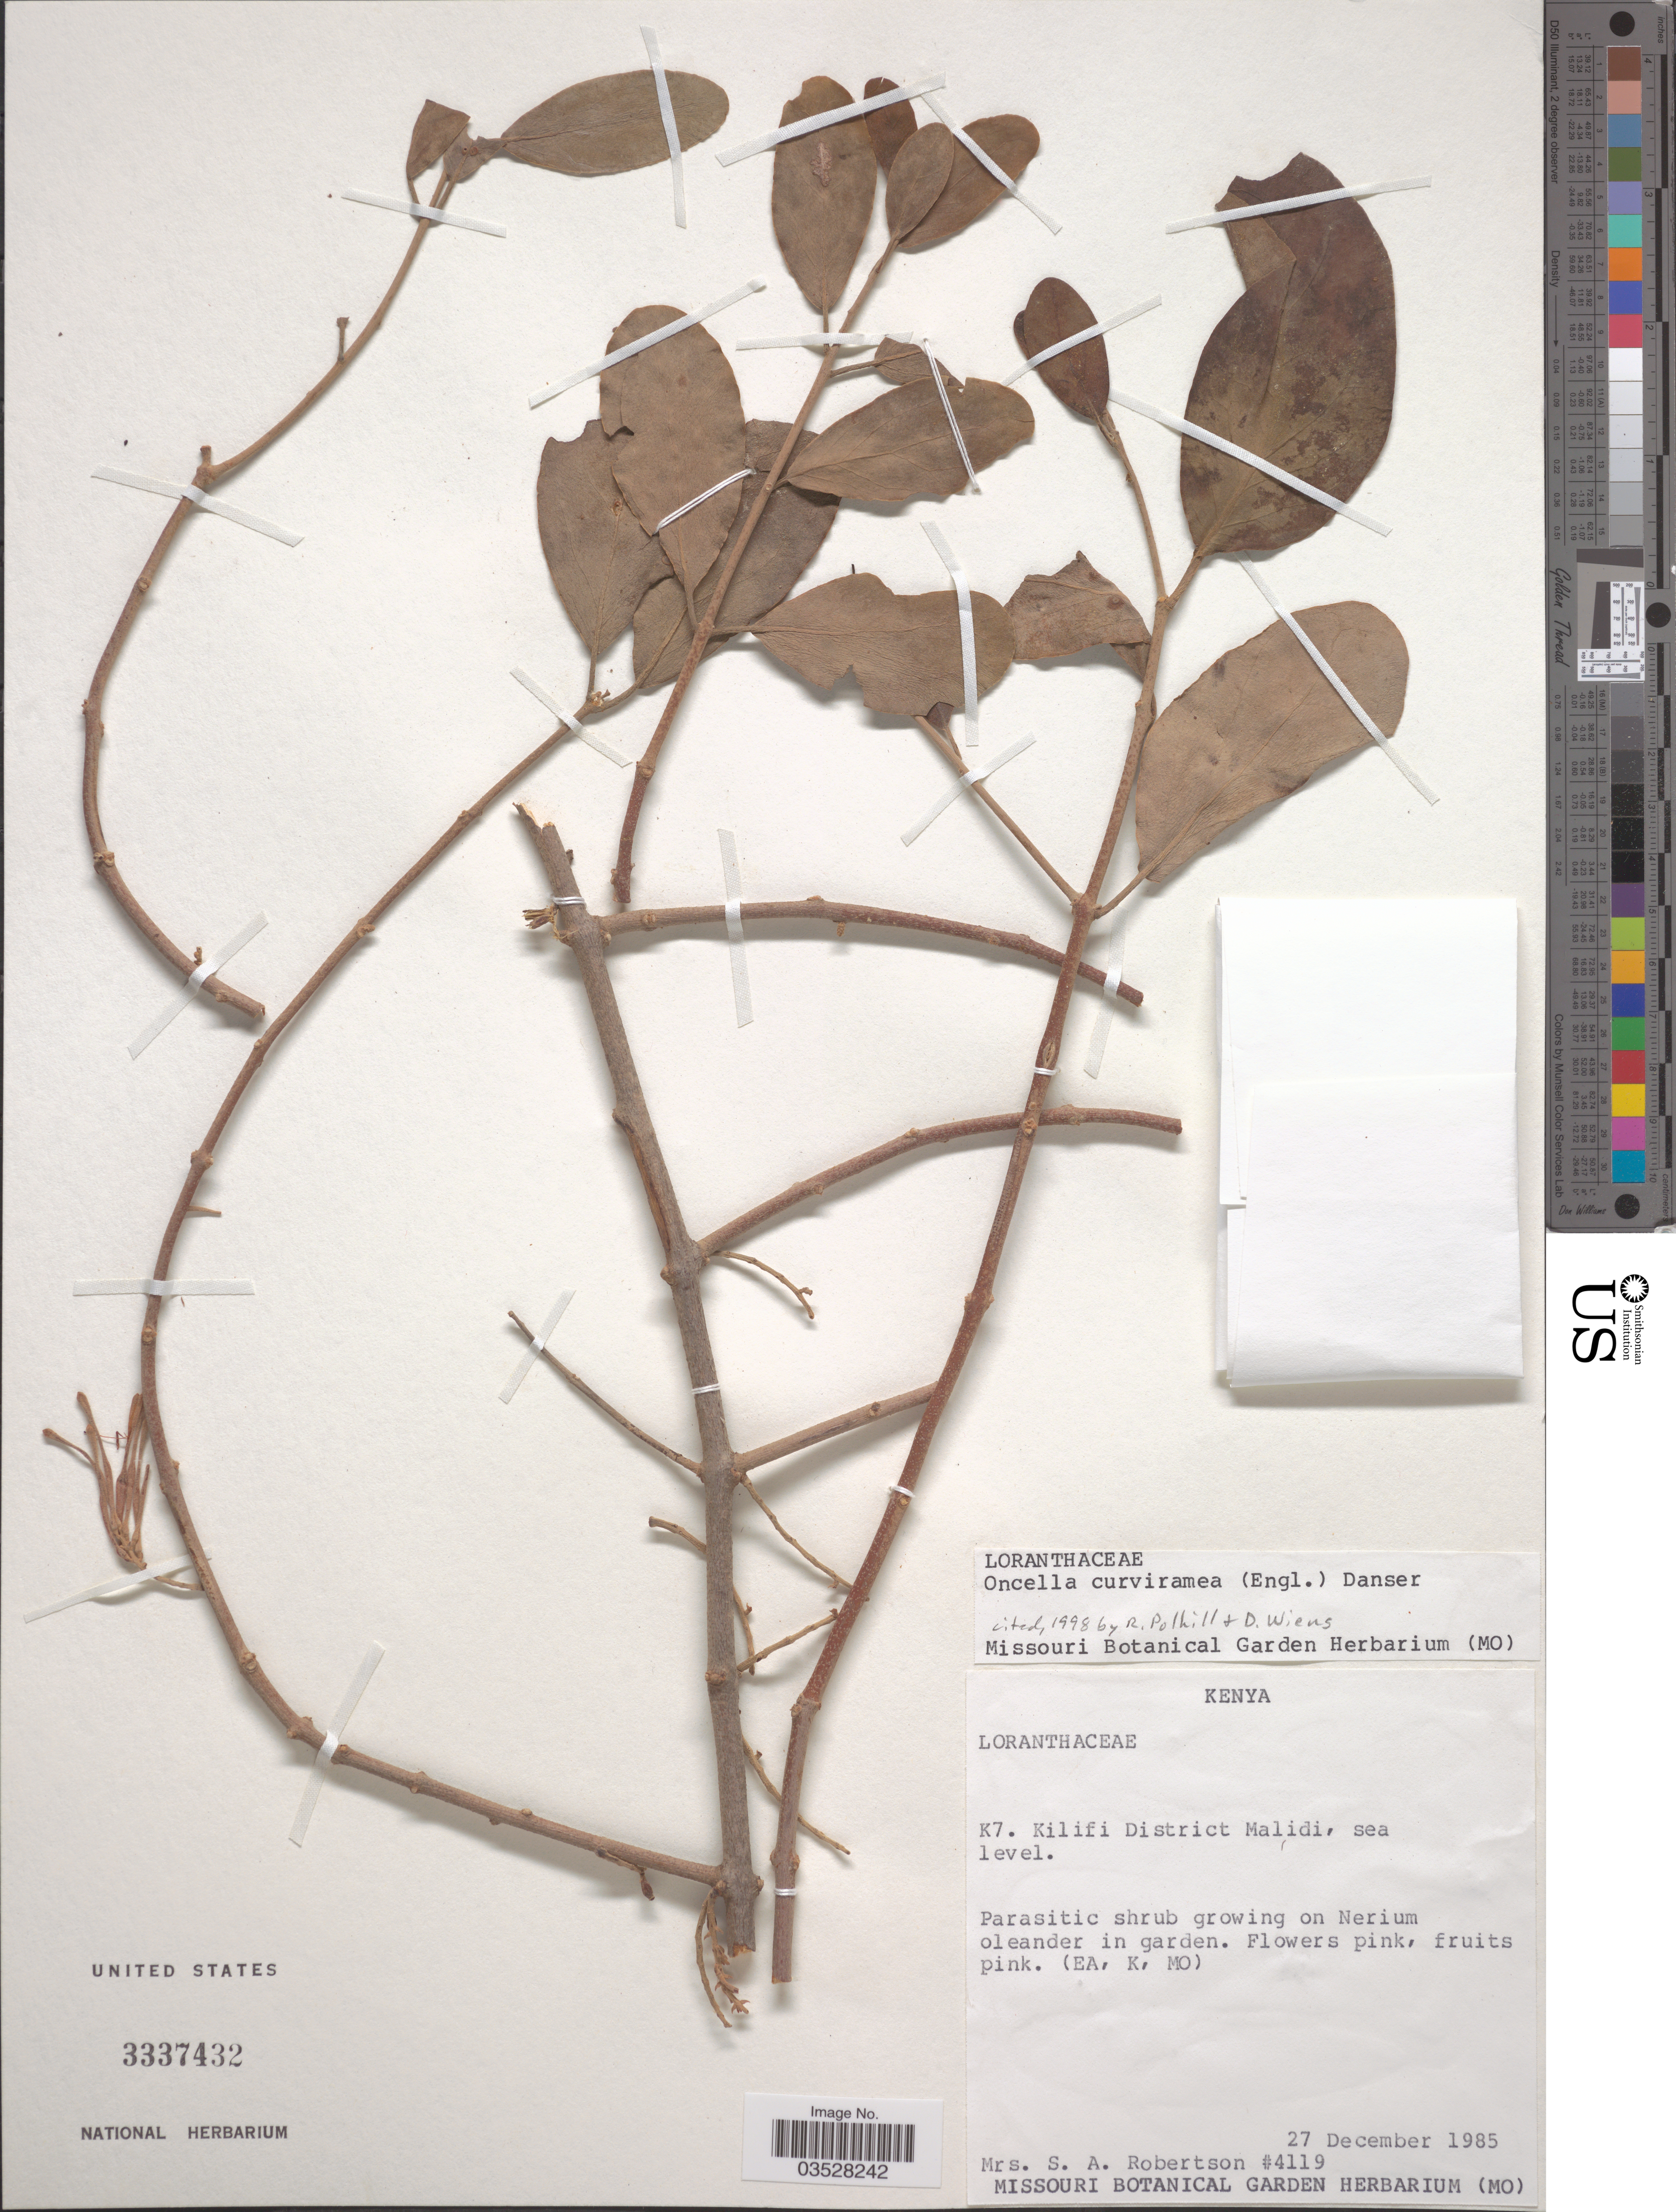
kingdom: Plantae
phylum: Tracheophyta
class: Magnoliopsida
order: Santalales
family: Loranthaceae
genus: Oncella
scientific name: Oncella curviramea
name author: (Engl.) Danser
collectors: S. Robertson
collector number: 4119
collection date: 1985-12-27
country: Kenya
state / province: Kilifi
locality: K7. Kilifi District Malidi.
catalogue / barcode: US 3337432